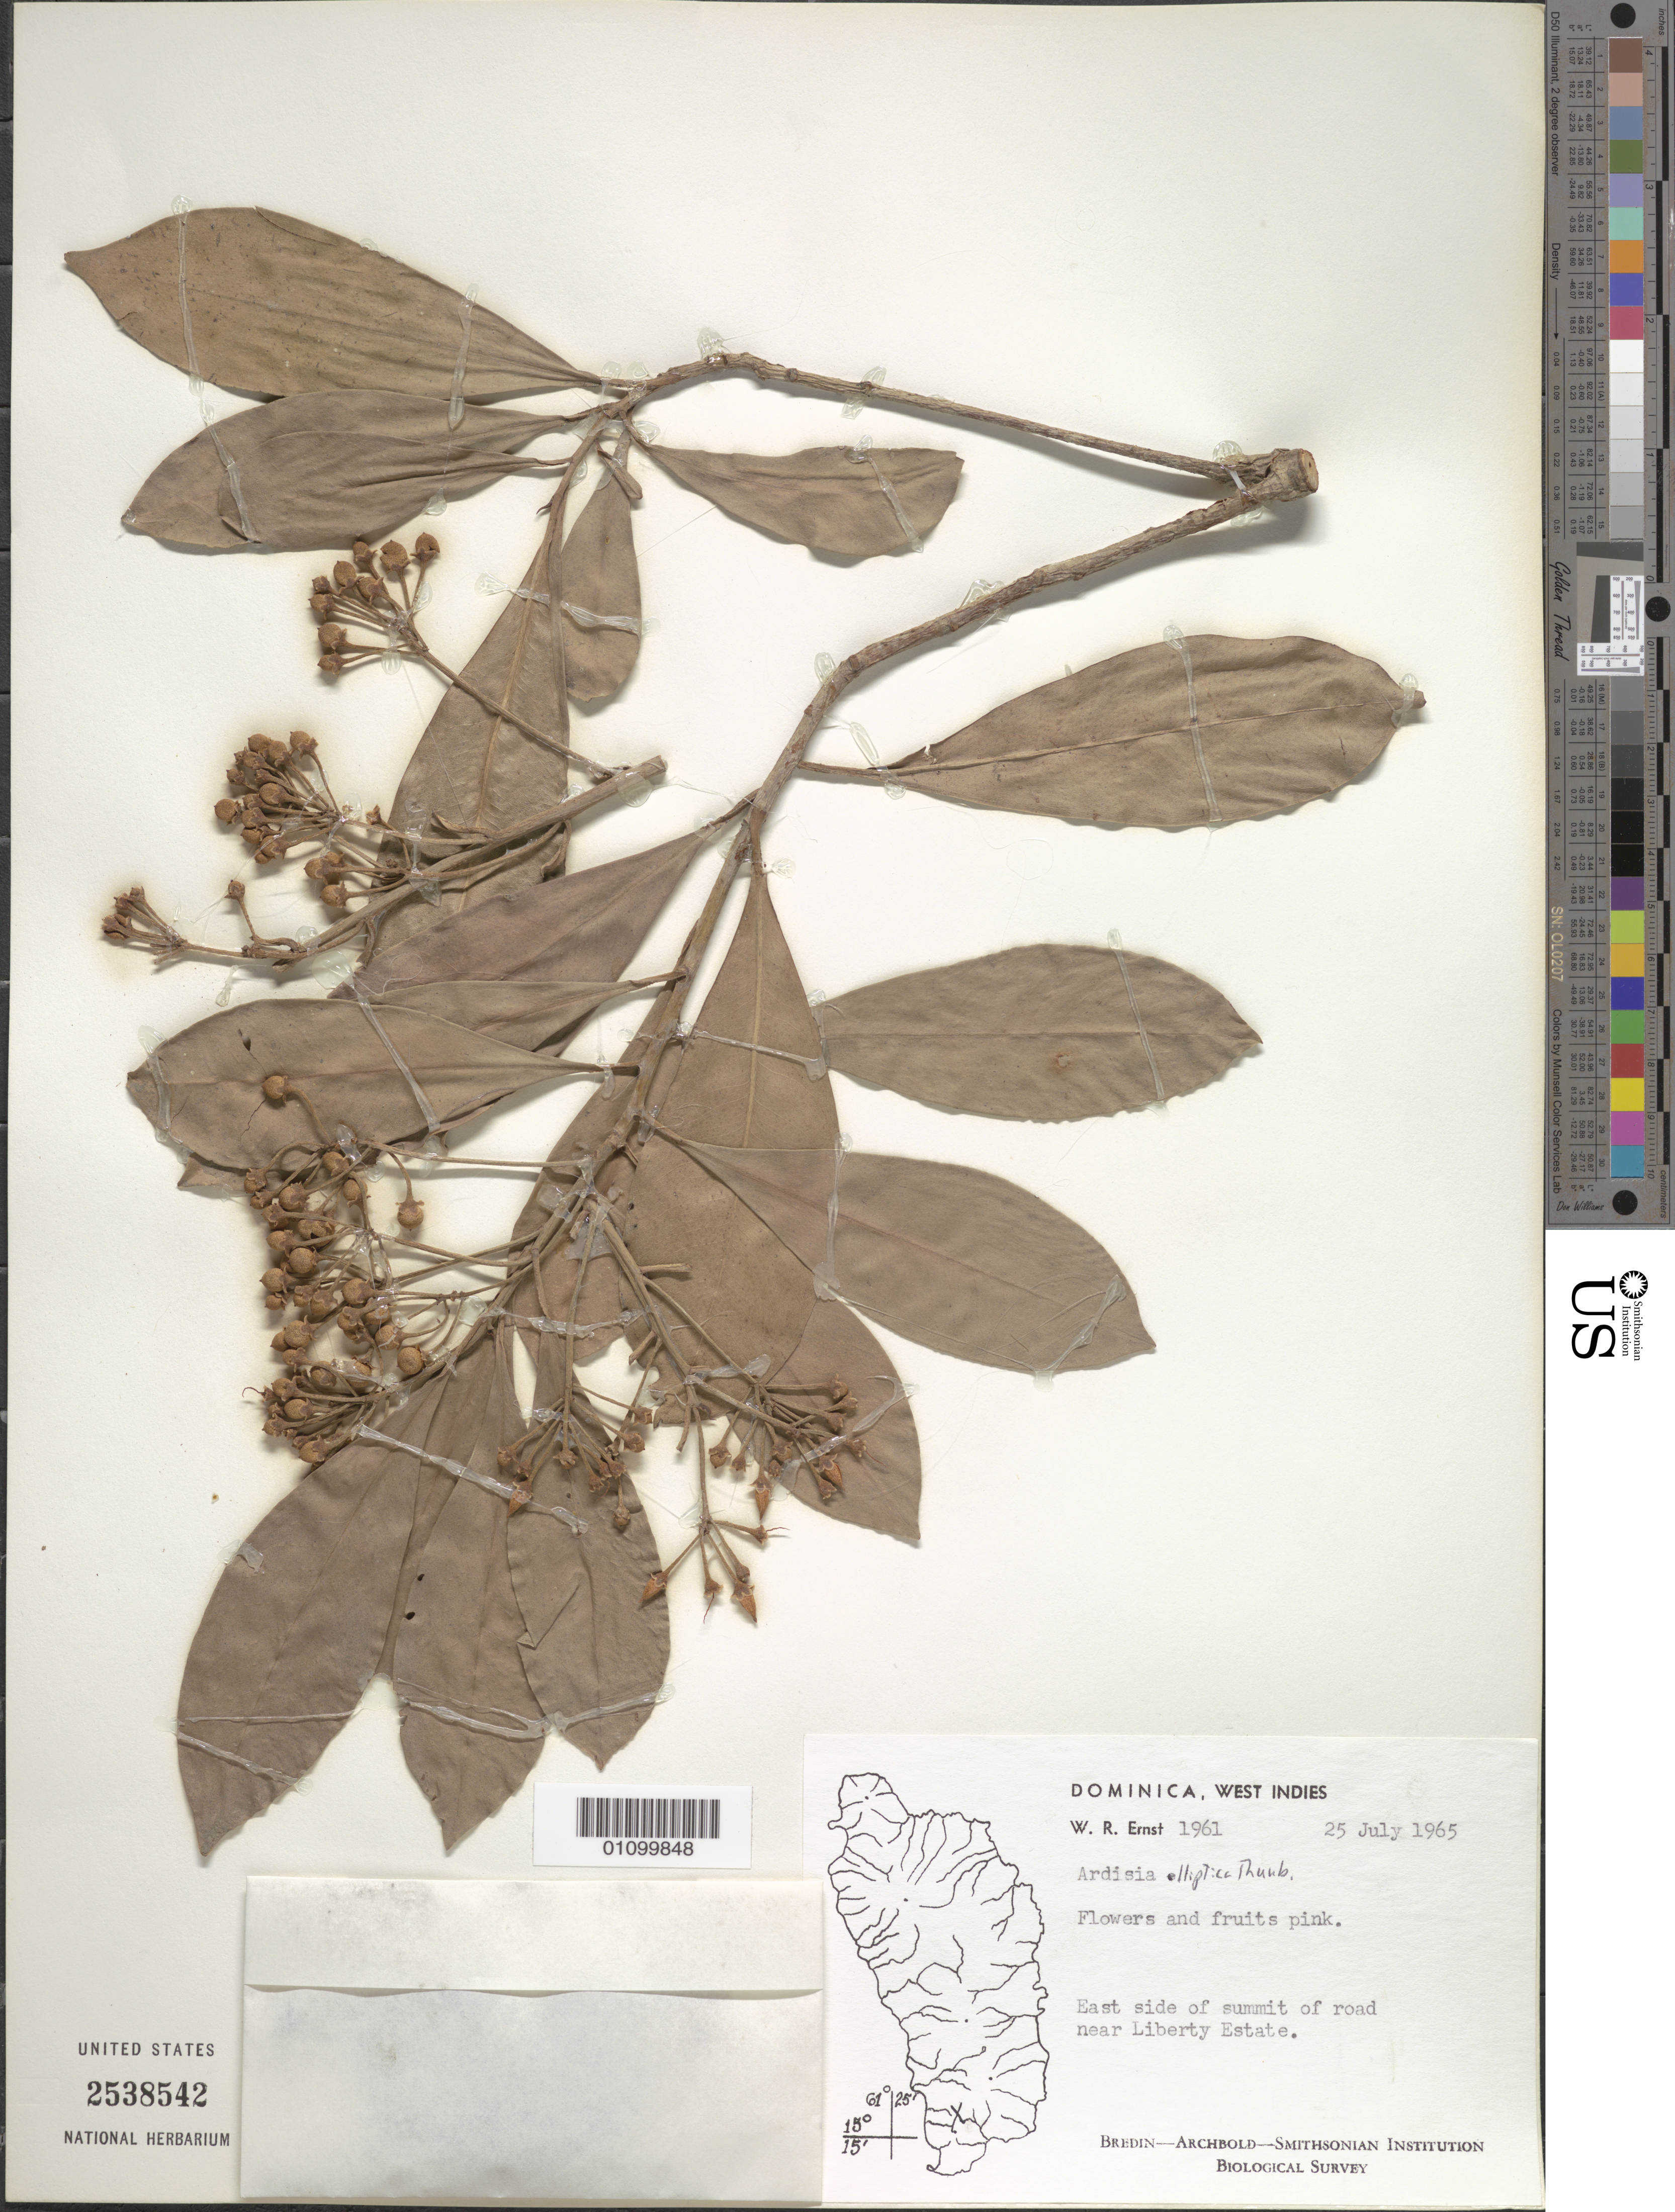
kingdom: Plantae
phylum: Tracheophyta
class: Magnoliopsida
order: Ericales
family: Primulaceae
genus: Ardisia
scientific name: Ardisia elliptica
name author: Thunb.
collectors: W. R. Ernst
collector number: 1961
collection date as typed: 25 Jul 1965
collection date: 1965-07-25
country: Dominica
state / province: St. Patrick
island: Dominica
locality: E side of summit of road near Liberty Estate.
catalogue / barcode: US 2538542